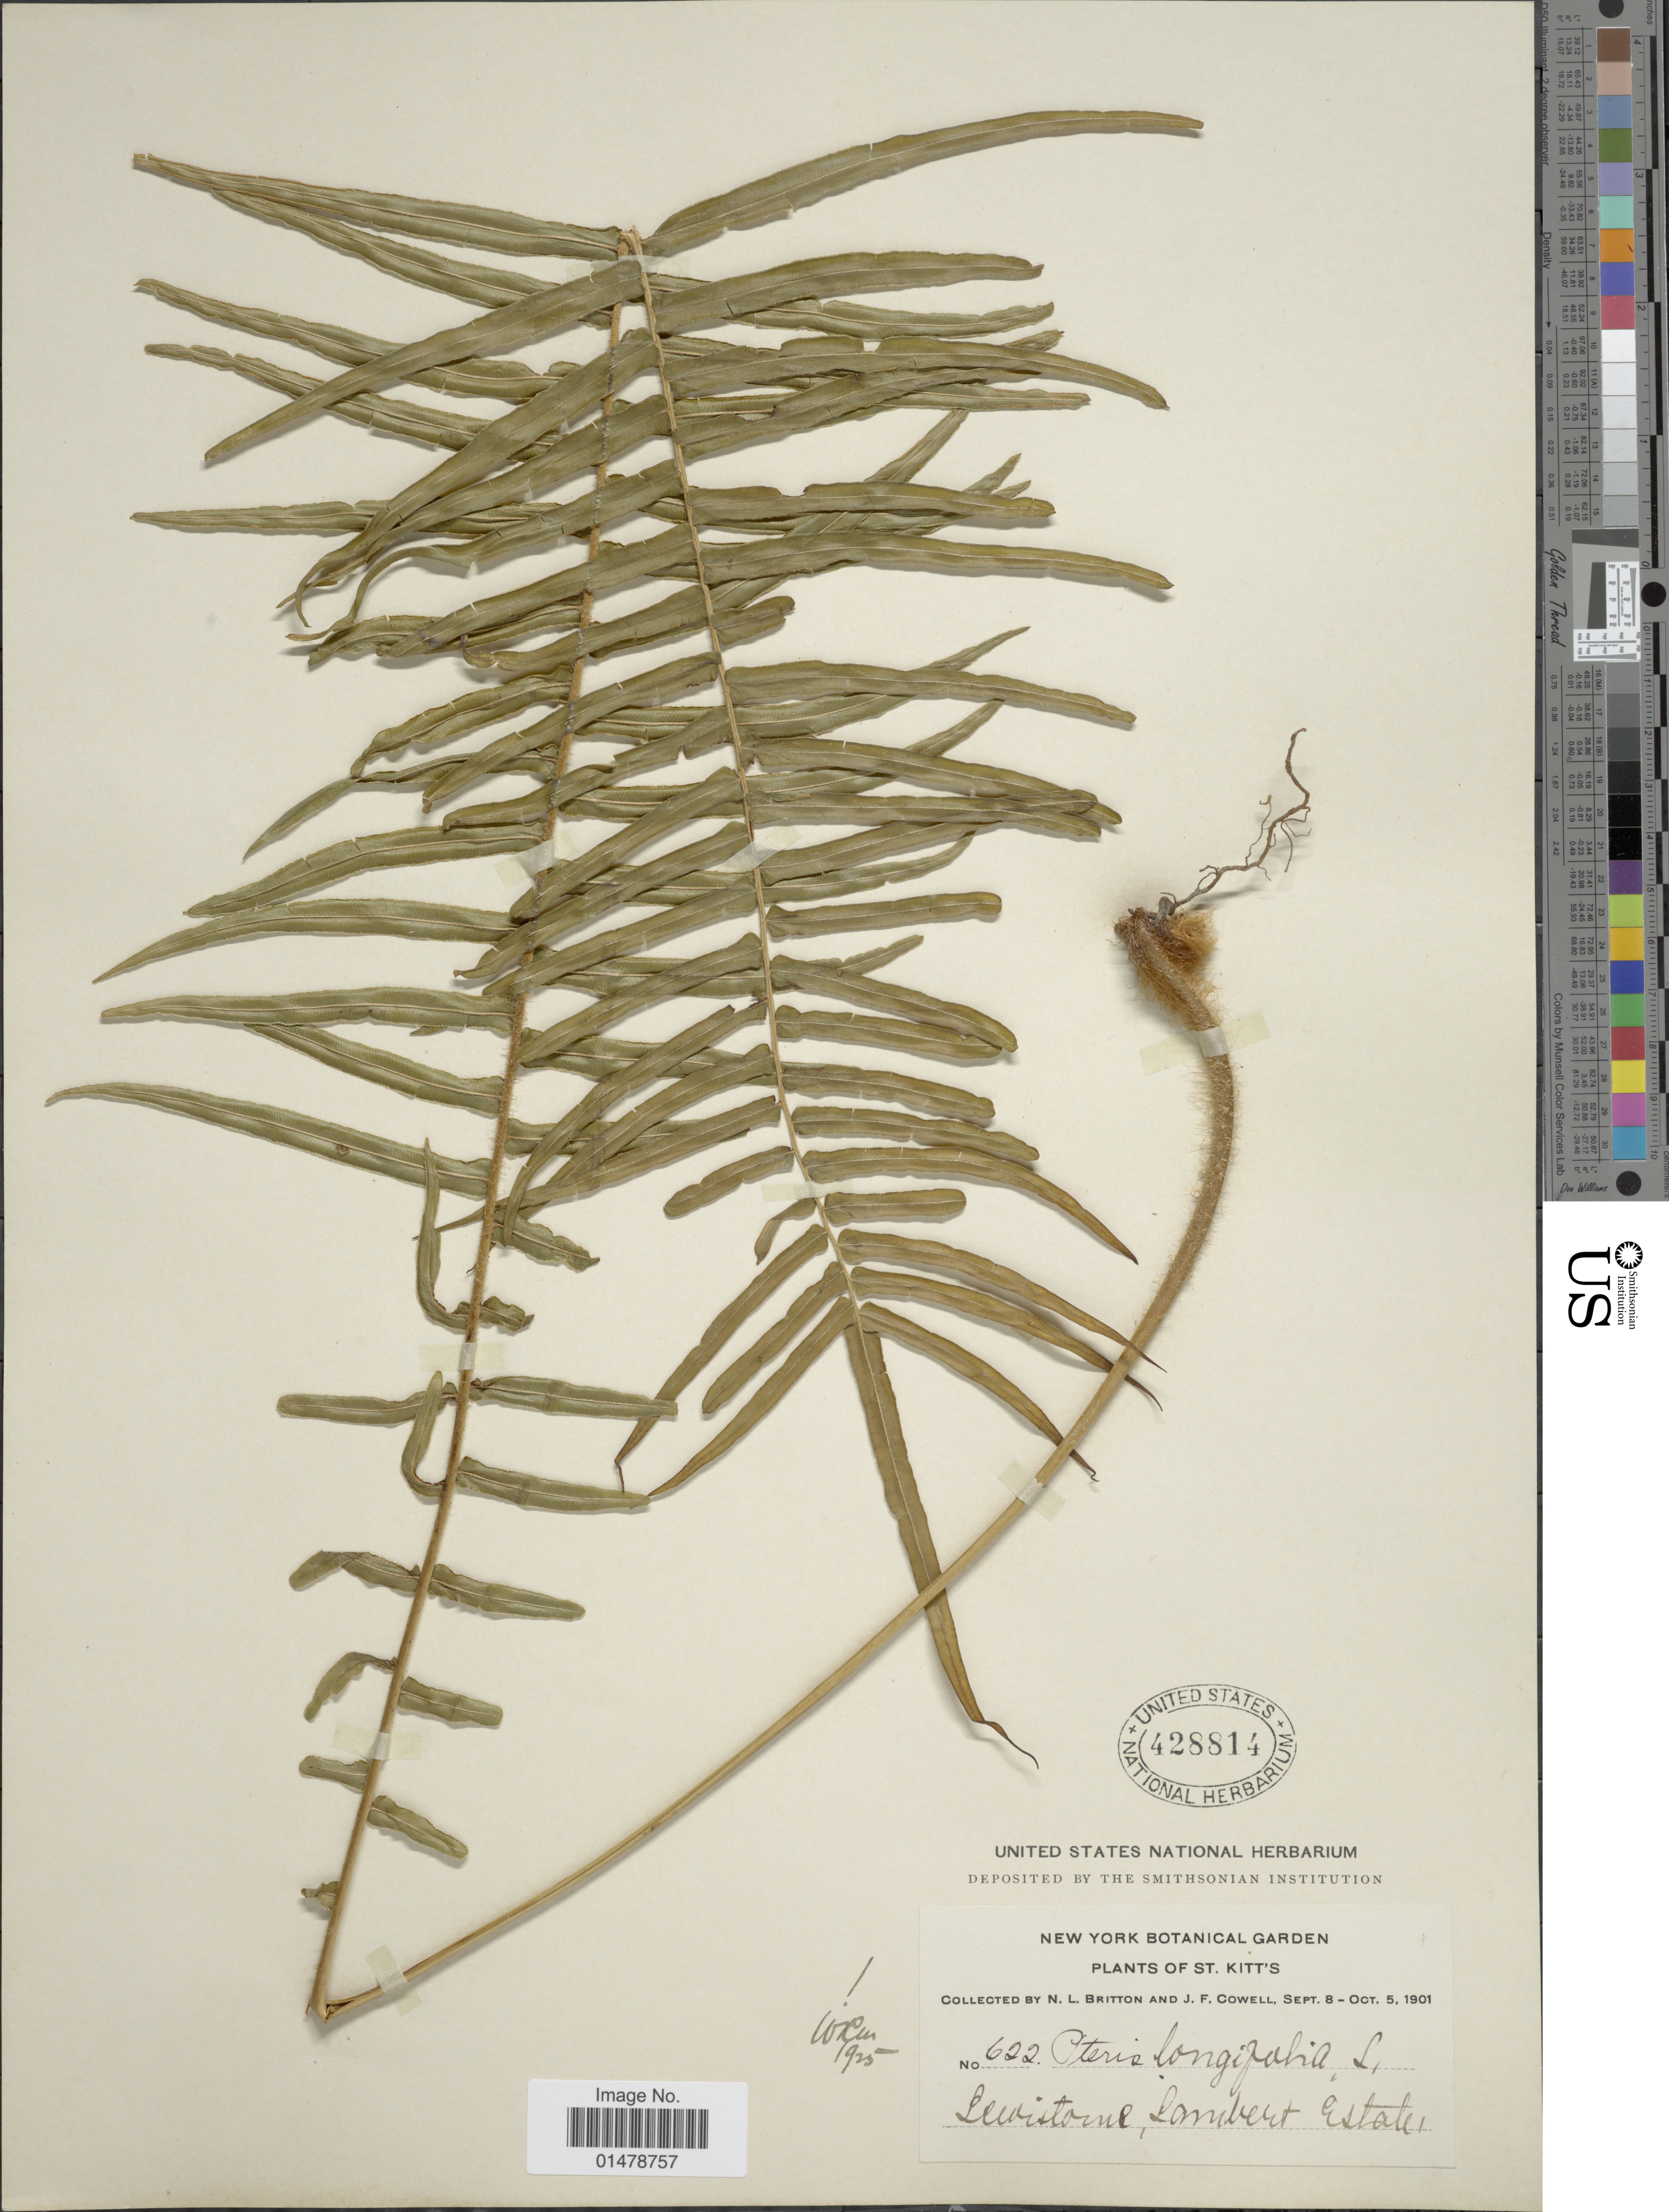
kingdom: Plantae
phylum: Tracheophyta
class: Polypodiopsida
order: Polypodiales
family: Pteridaceae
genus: Pteris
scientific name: Pteris longifolia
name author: L.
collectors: N. Britton & J. F. Cowell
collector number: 622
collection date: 1901-09-08/1901-10-05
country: St. Christopher-Nevis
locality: St. Kitt's. Lewistorne, Lambert Estate. [interpreted]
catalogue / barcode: US 428814